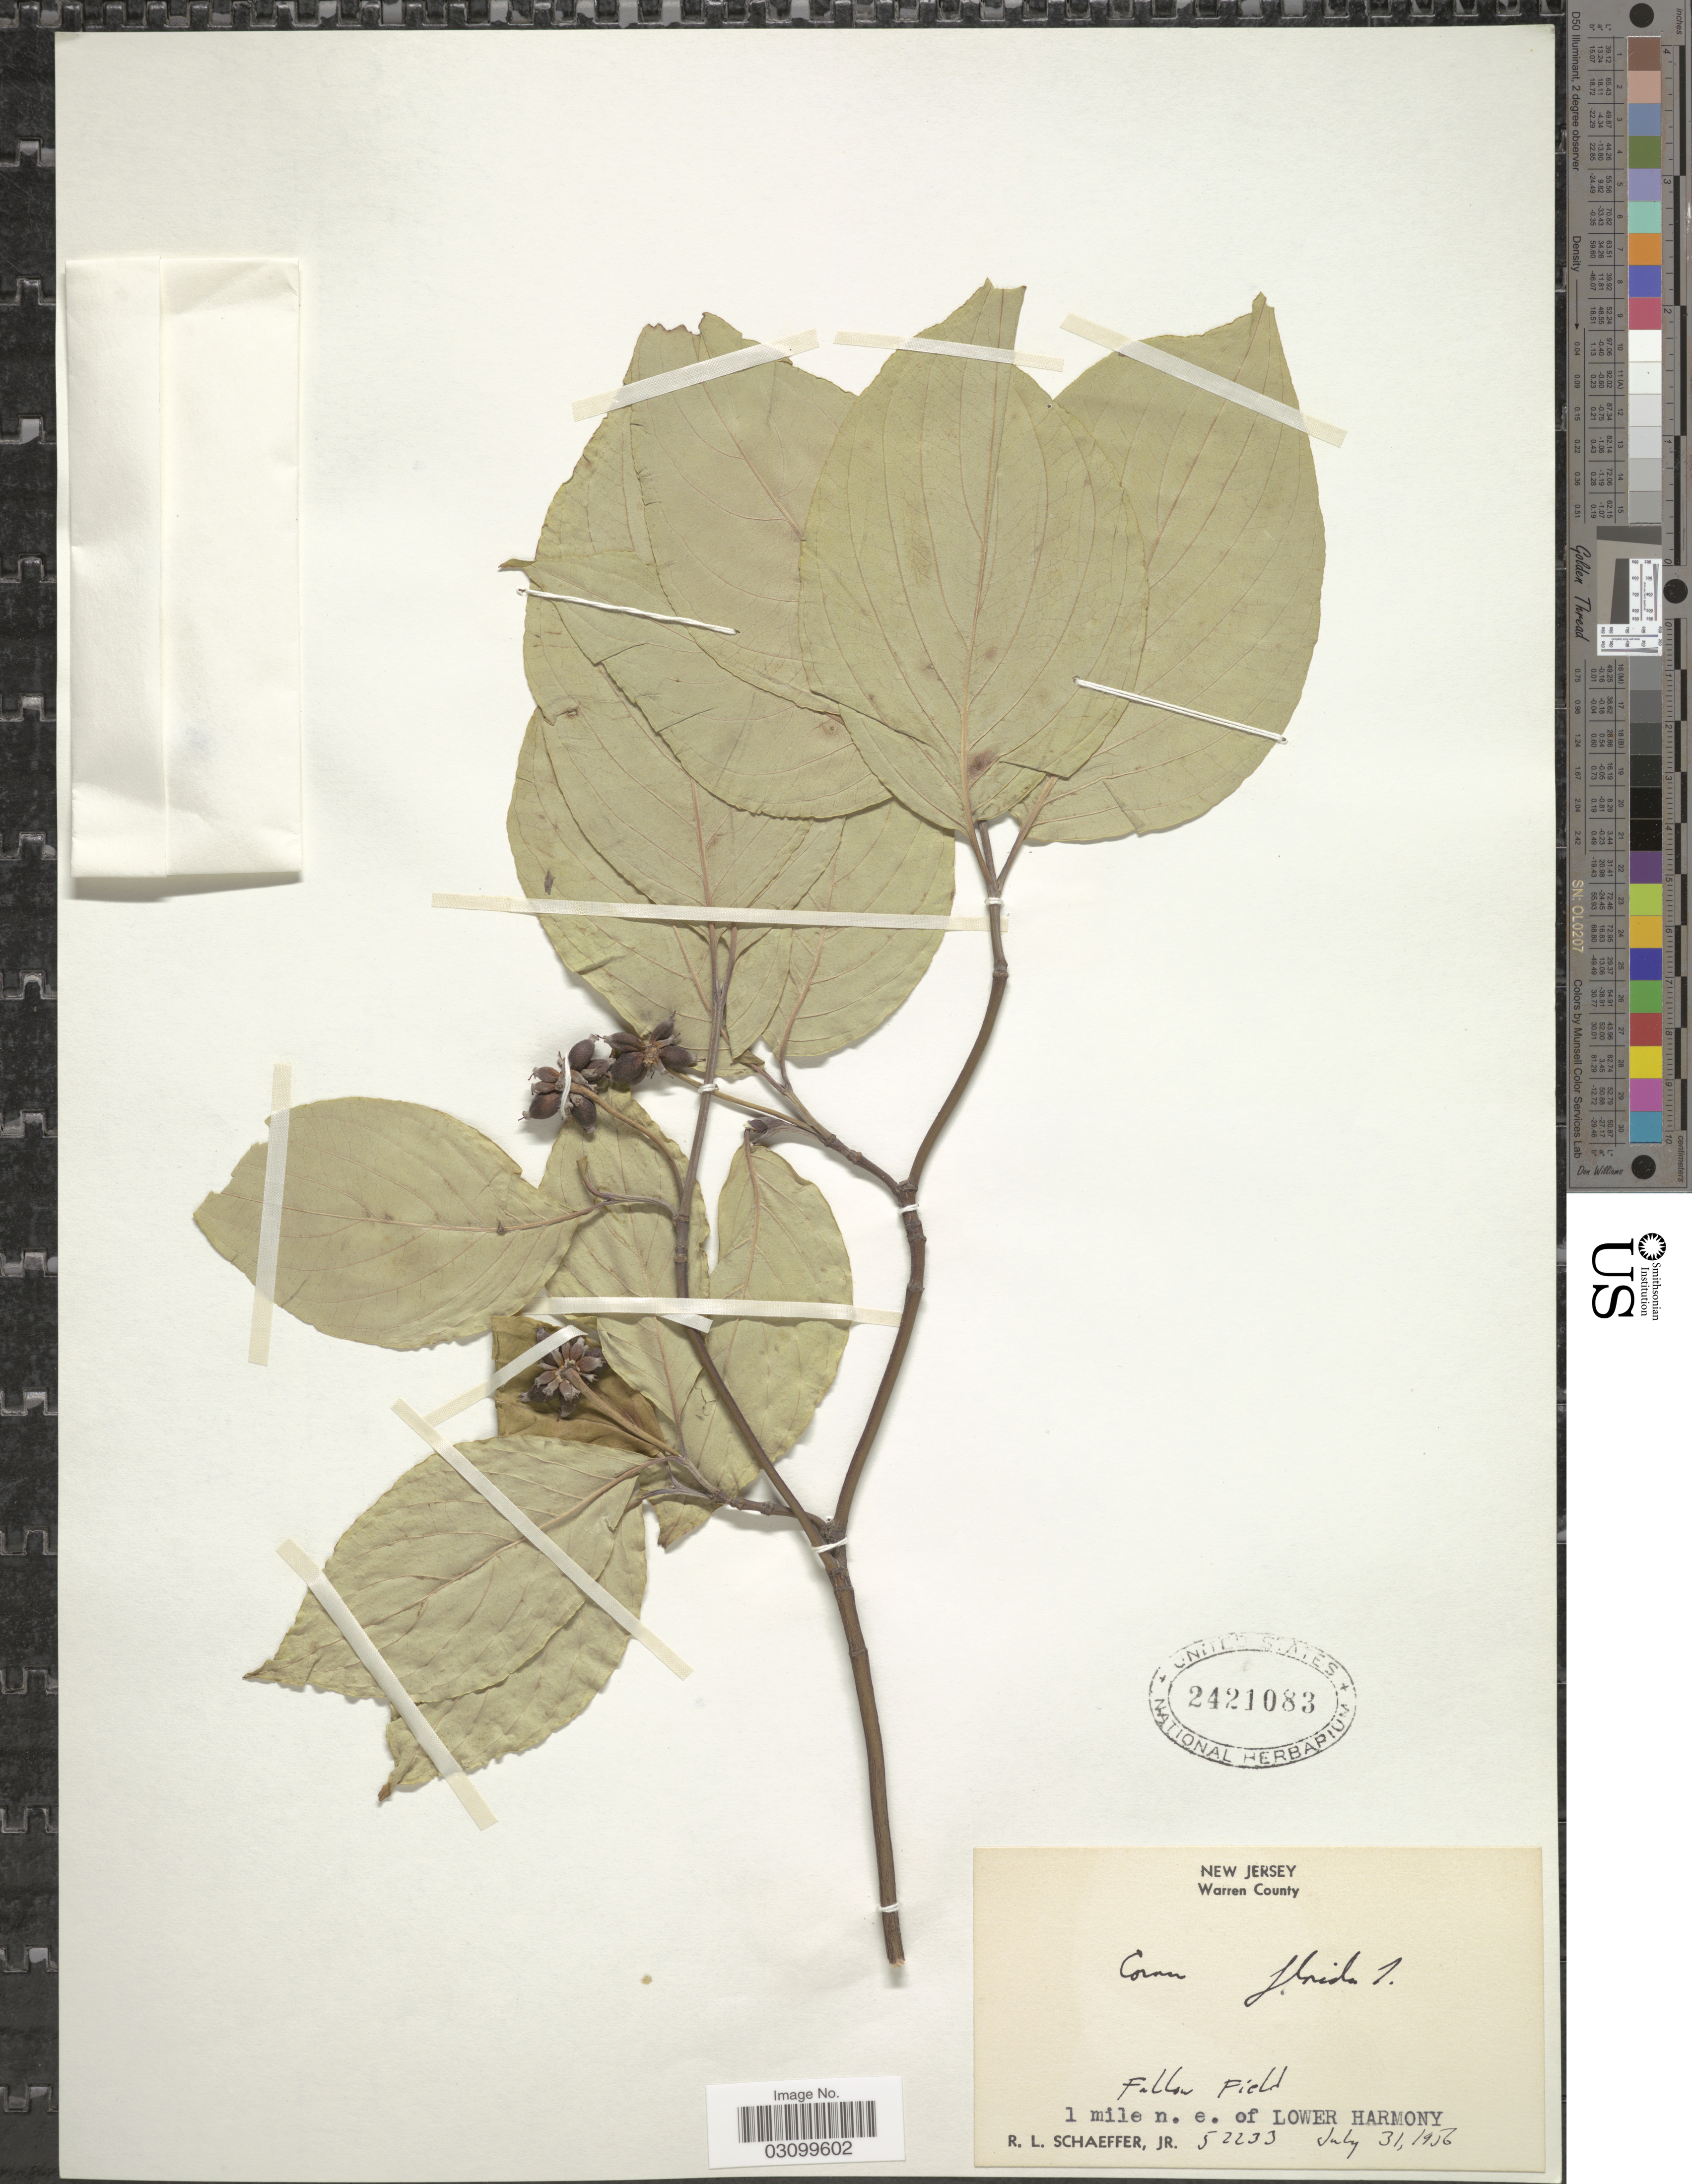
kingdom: Plantae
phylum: Tracheophyta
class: Magnoliopsida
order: Cornales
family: Cornaceae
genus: Cornus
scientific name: Cornus florida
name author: L.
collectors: R. L. Schaeffer Jr.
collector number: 52233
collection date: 1956-07-31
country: United States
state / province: New Jersey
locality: Fallon Field. Warren County. 1 mile n.e. of Lower Harmony.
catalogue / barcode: US 2421083